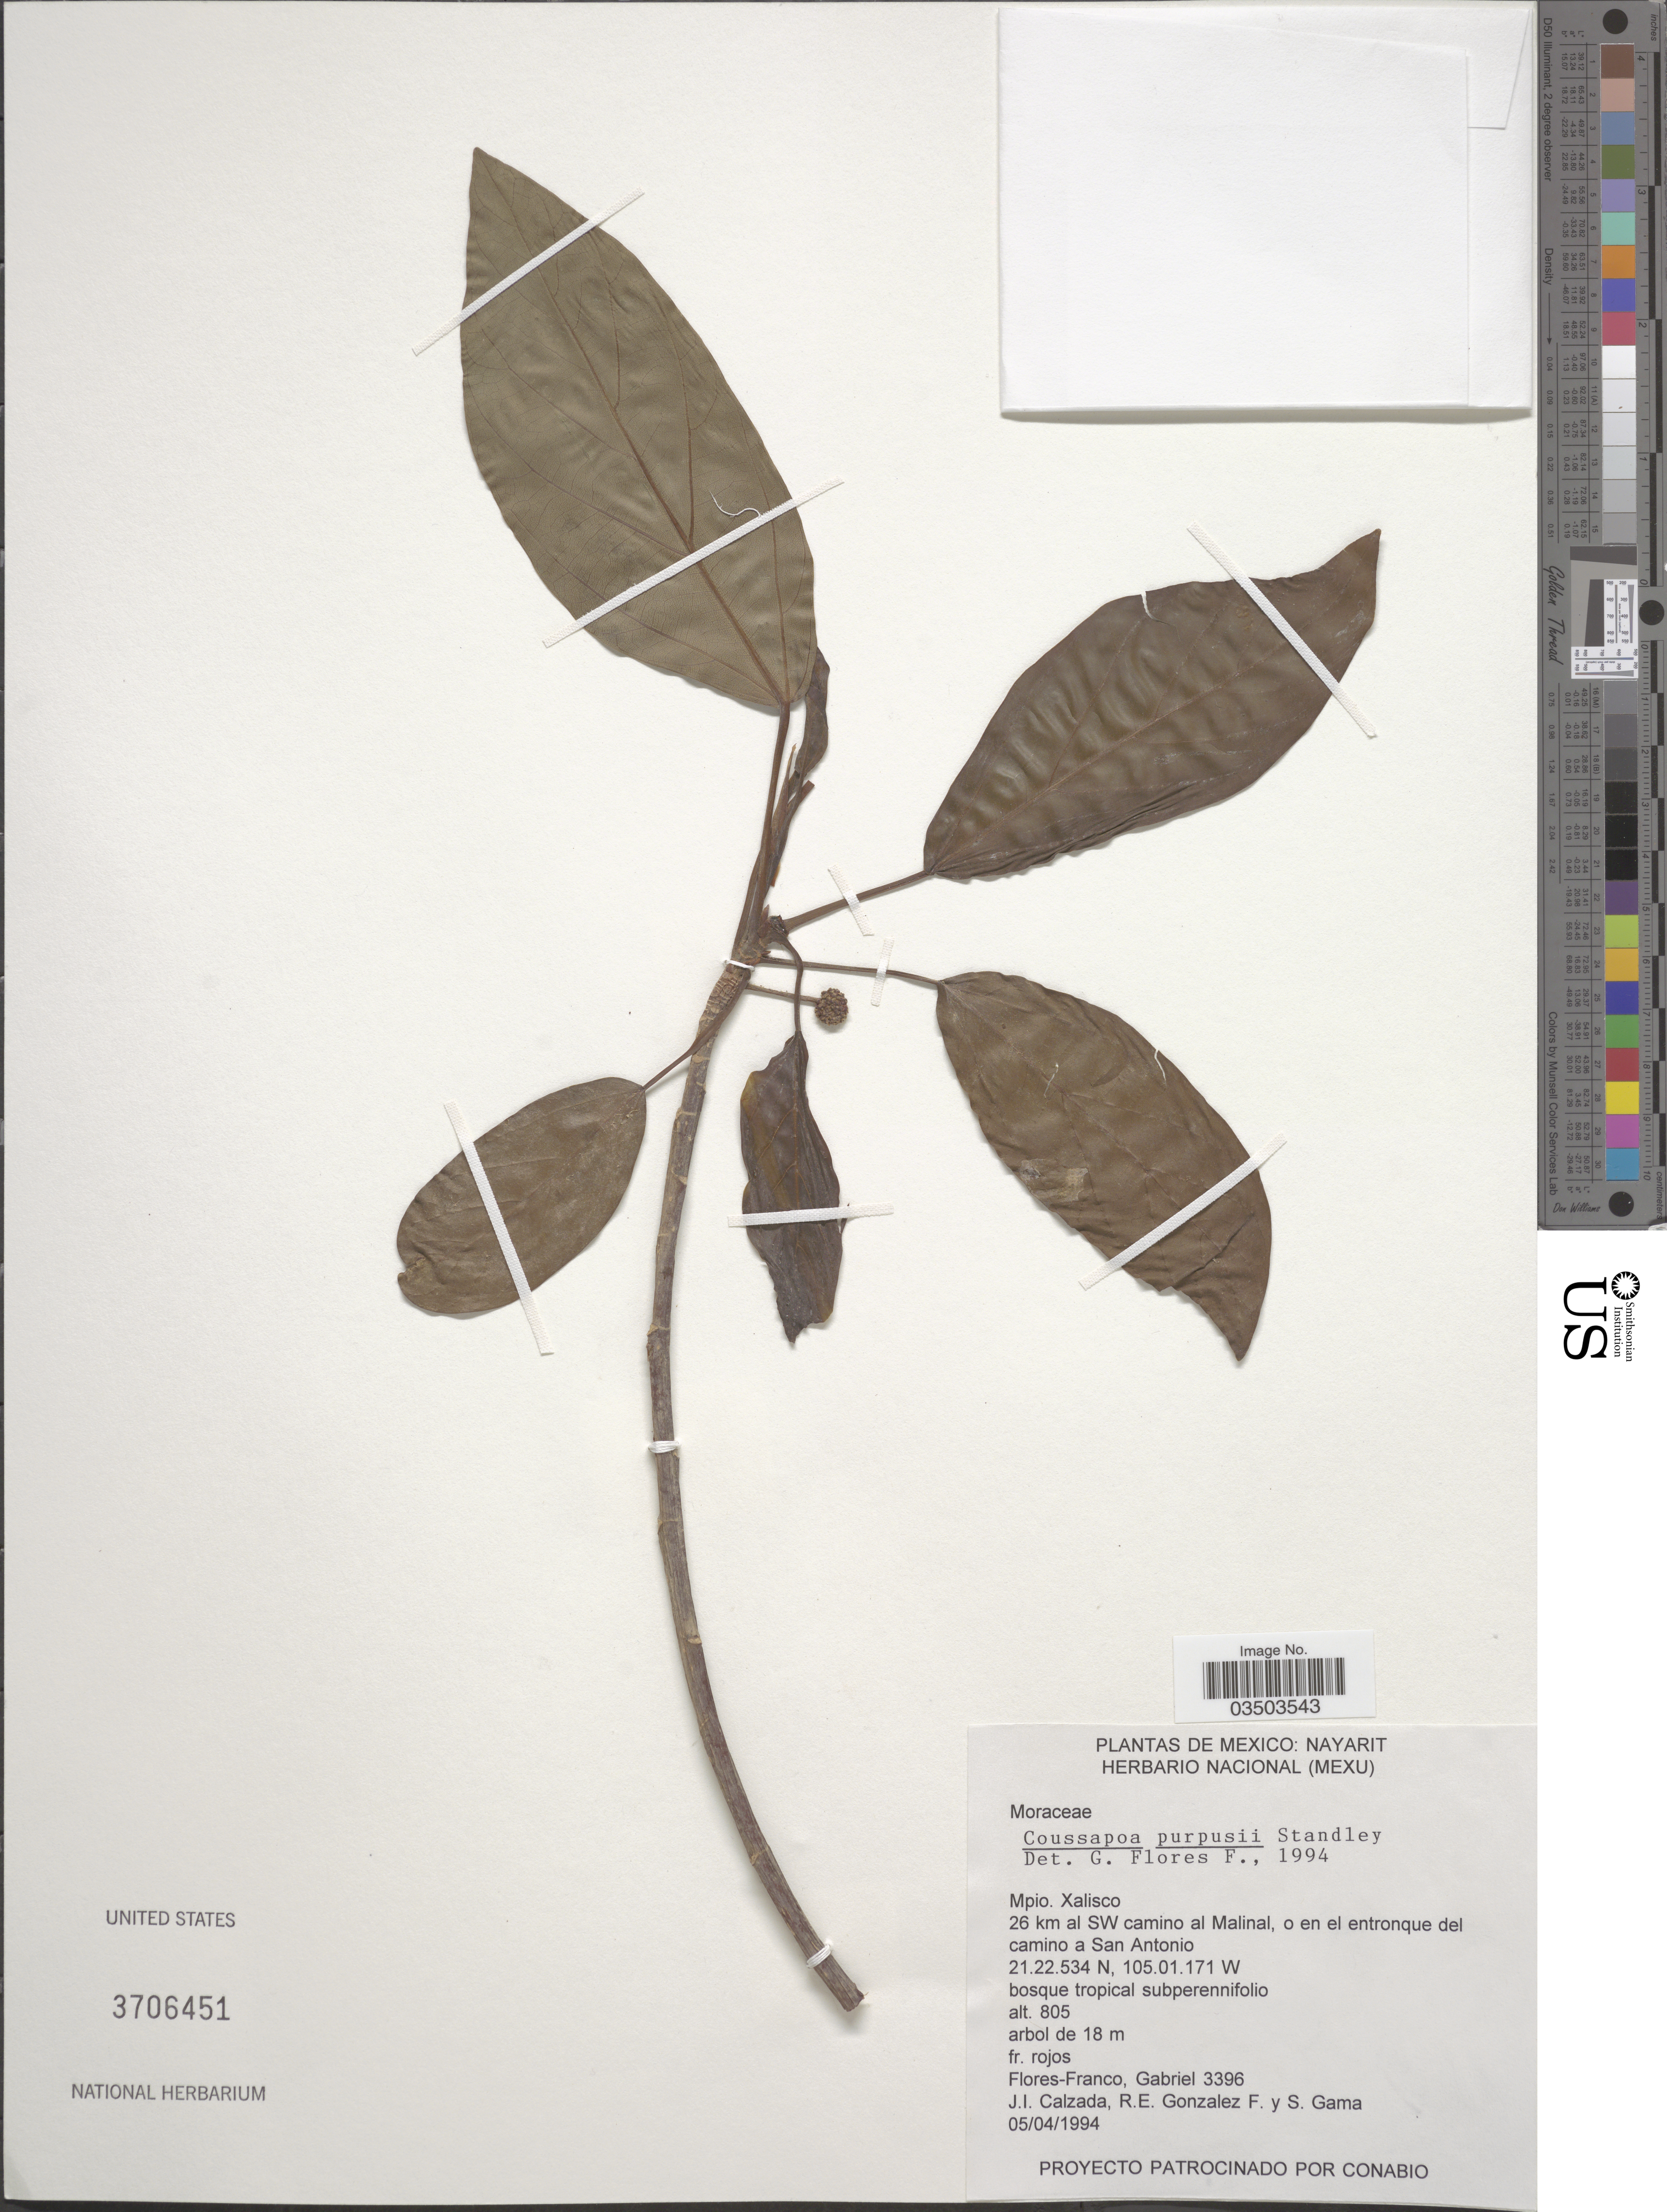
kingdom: Plantae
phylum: Tracheophyta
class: Magnoliopsida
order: Rosales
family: Urticaceae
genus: Coussapoa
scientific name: Coussapoa purpusii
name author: Standl.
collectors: G. Flores F., J. I. Calzada, R. E. Gonzalez F. & S. Gama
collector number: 3396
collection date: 1994-04-05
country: Mexico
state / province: Nayarit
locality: Mpio. Xalisco. 26 km al SW camino al Malinal, o en el entronque del camino a San Antonio.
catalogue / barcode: US 3706451